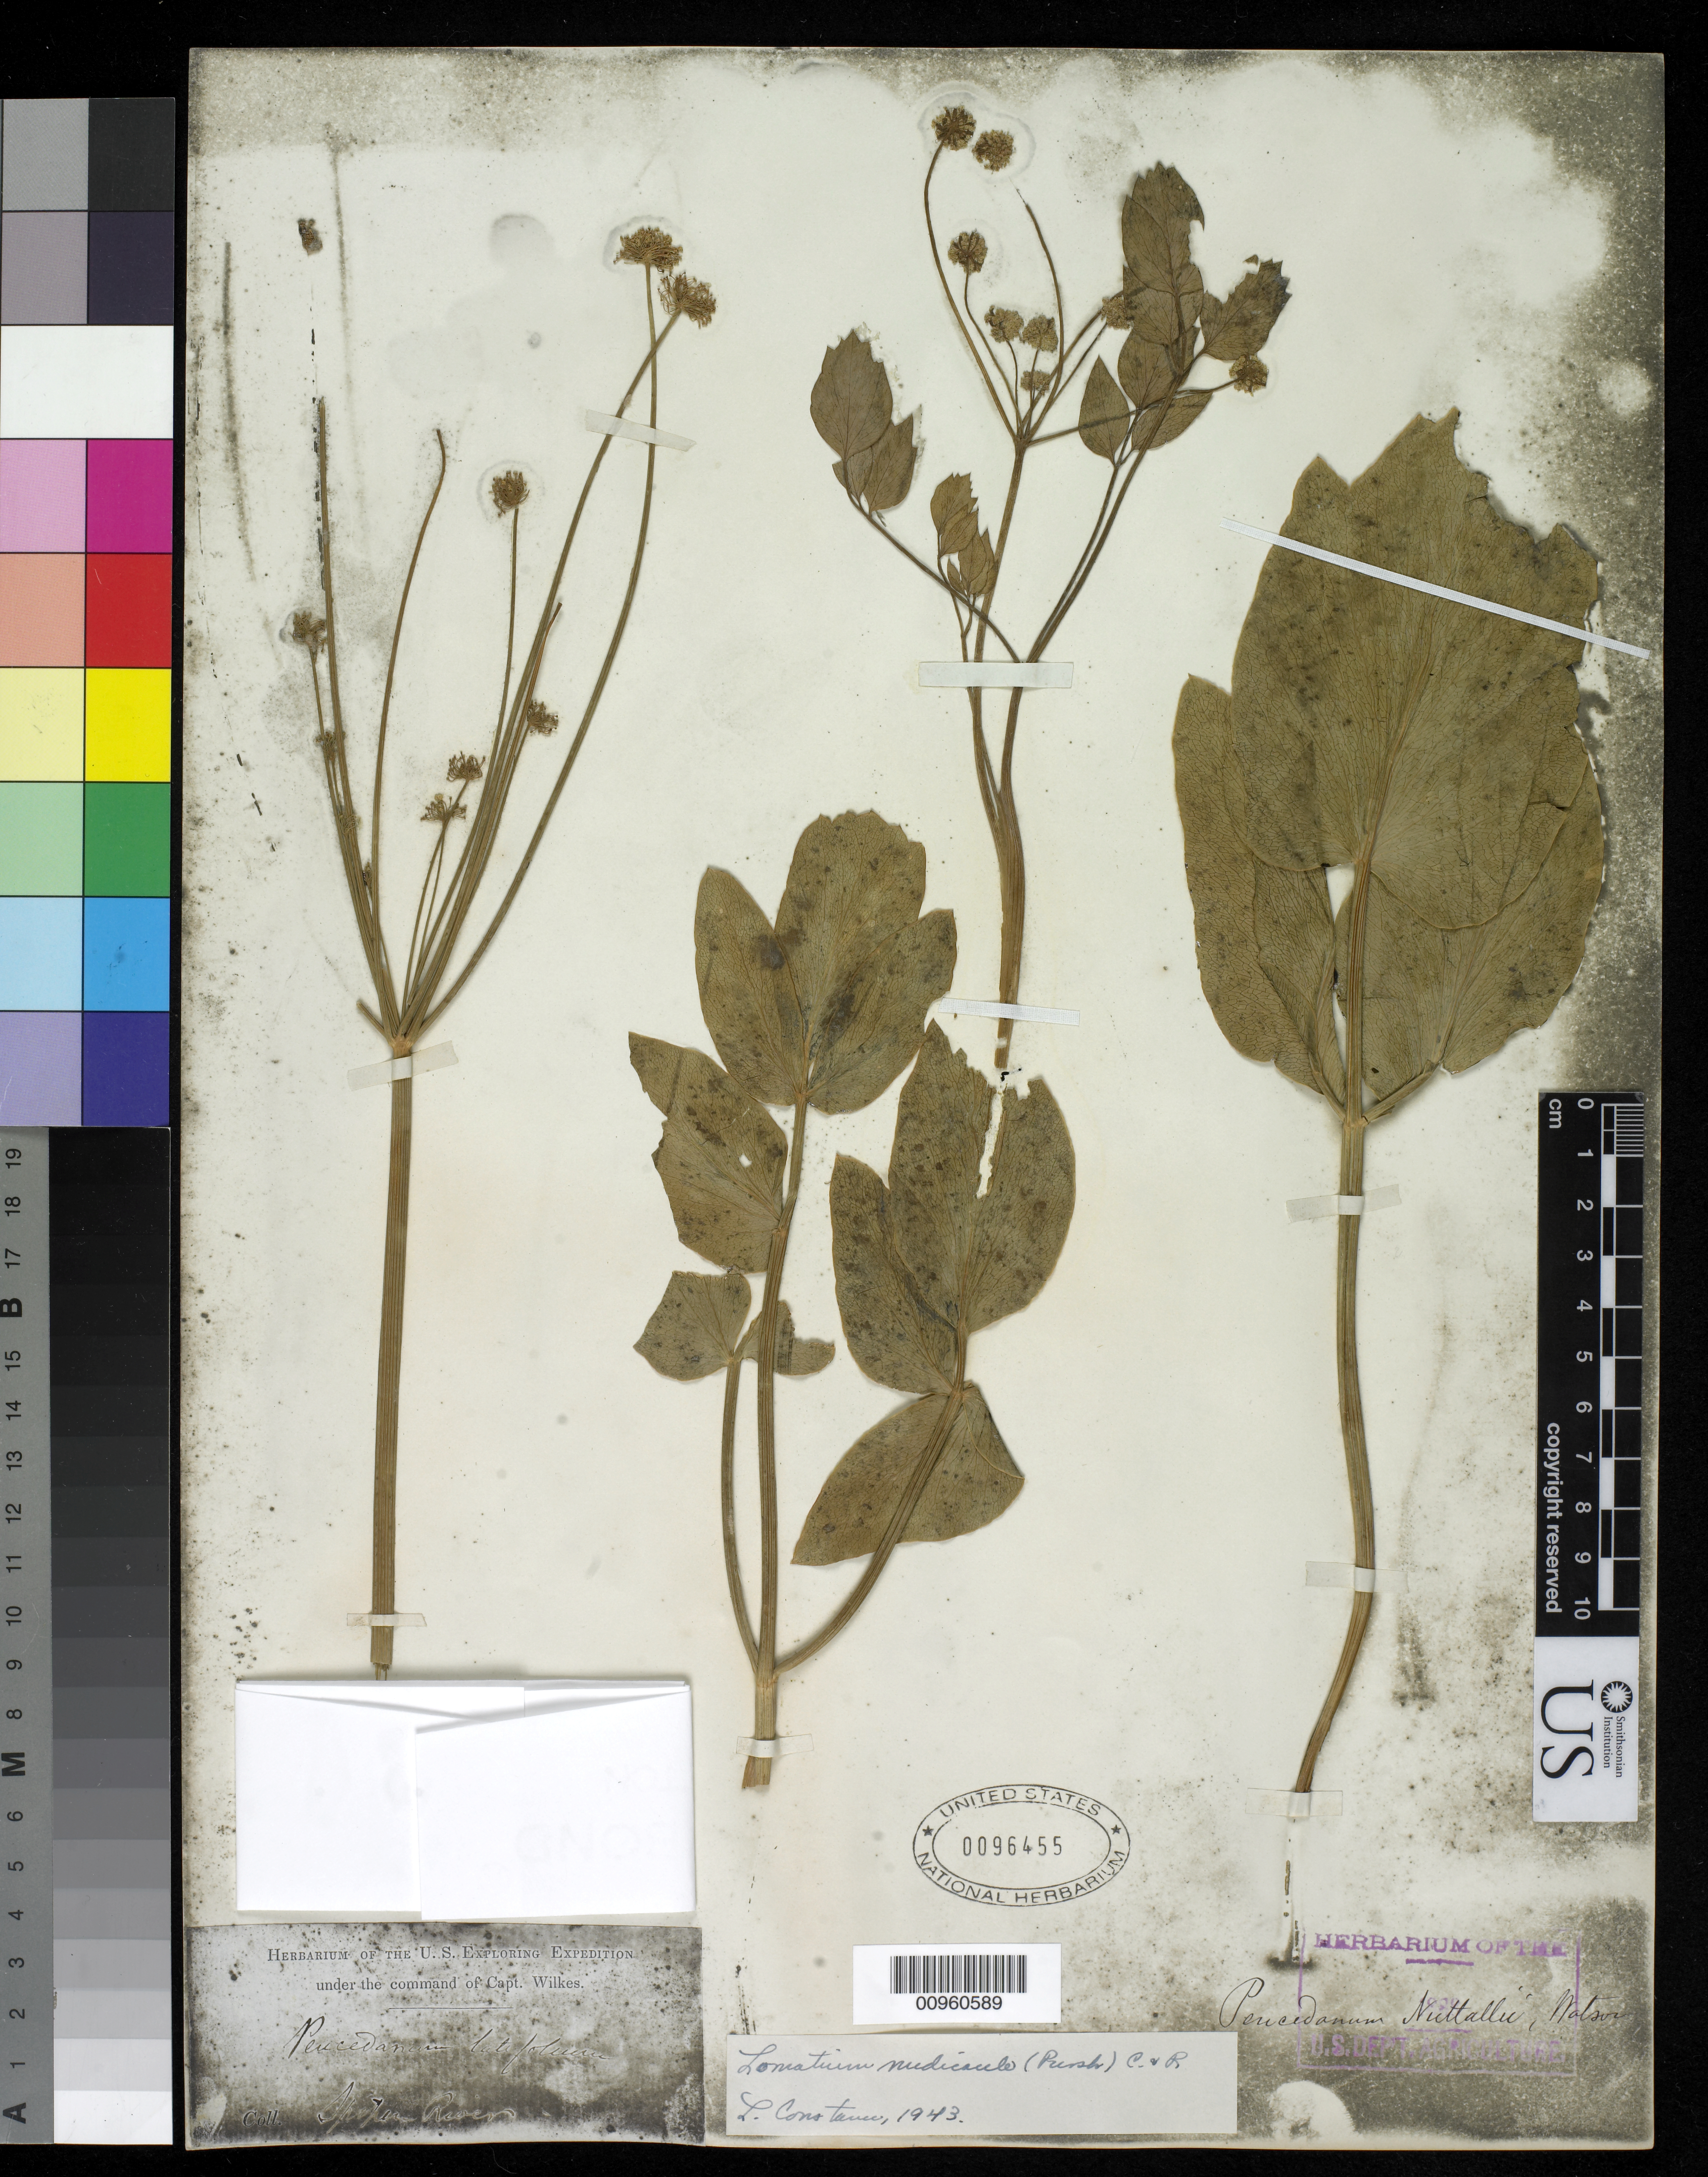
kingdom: Plantae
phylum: Tracheophyta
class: Magnoliopsida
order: Apiales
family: Apiaceae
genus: Lomatium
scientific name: Lomatium nudicaule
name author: (Pursh) J.M. Coult. & Rose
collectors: Wilkes Explor. Exped.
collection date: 1838/1842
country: United States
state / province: Washington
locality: Spoker River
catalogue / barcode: US 96455